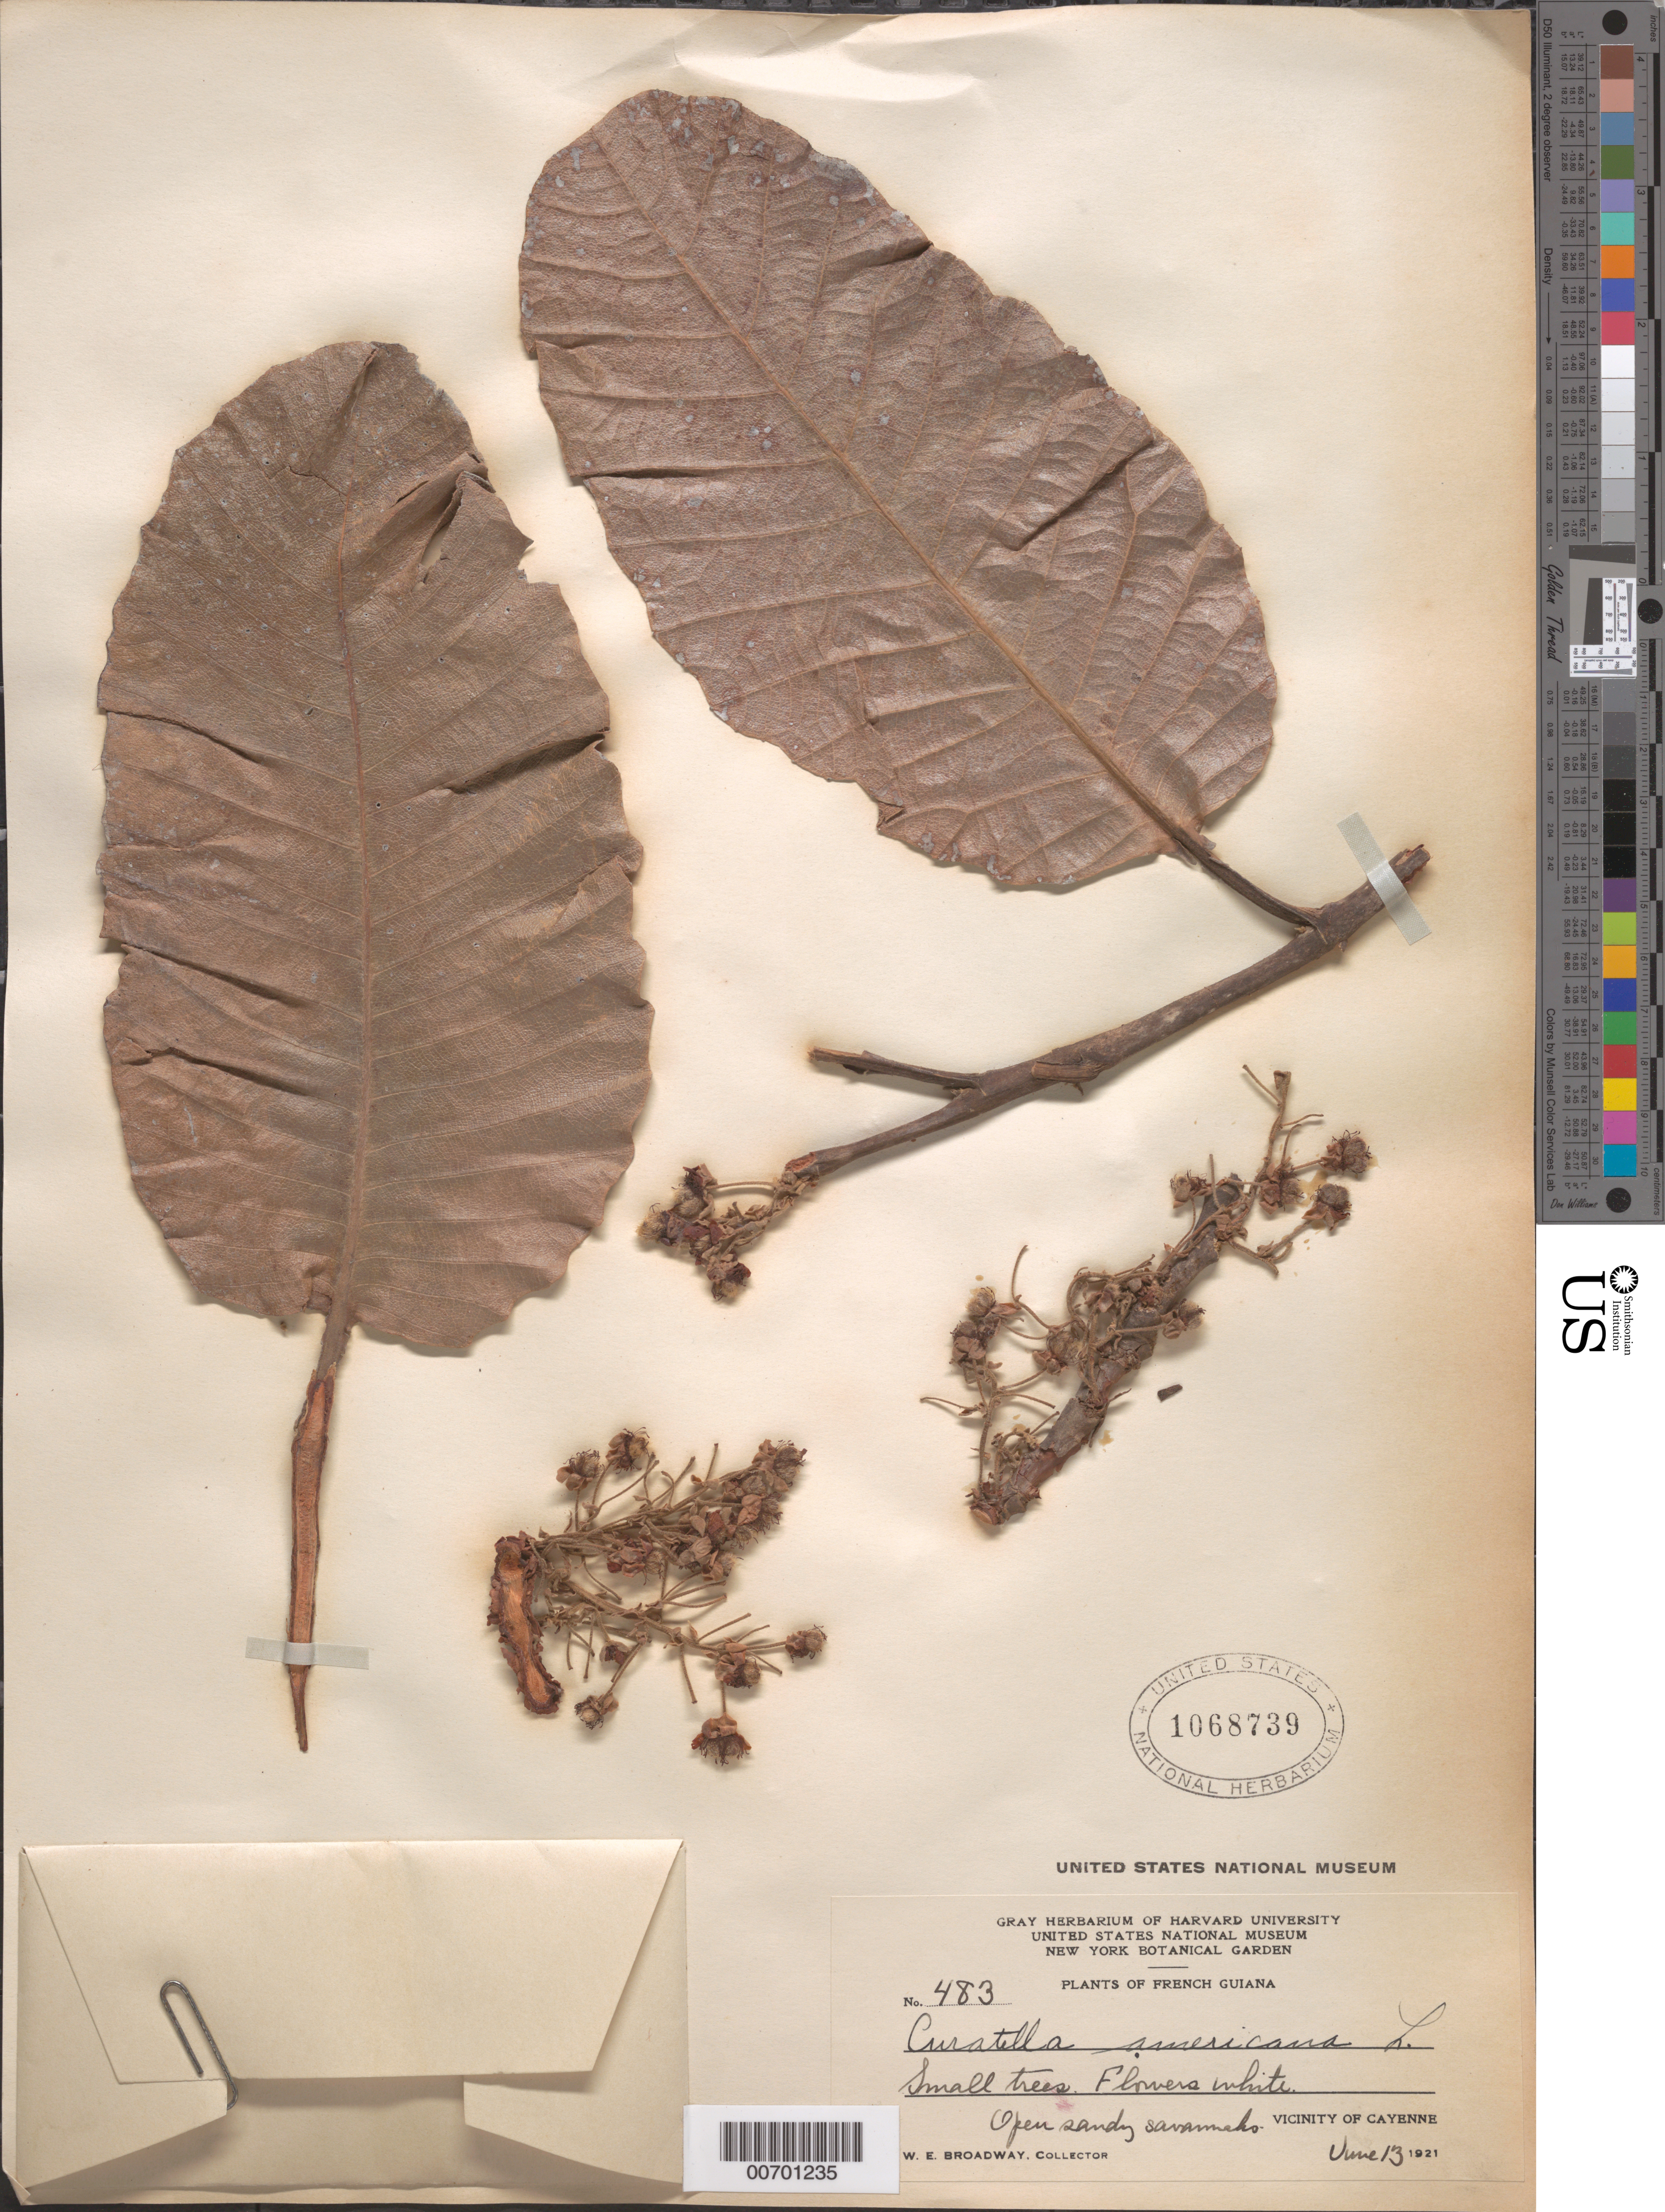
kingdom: Plantae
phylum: Tracheophyta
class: Magnoliopsida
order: Dilleniales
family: Dilleniaceae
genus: Curatella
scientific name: Curatella americana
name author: L.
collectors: W. E. Broadway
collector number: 483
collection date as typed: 13-Jun-21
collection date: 1921-06-13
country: French Guiana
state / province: Cayenne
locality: Cayenne, vic.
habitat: Open sandy savanna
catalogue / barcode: US 1068739